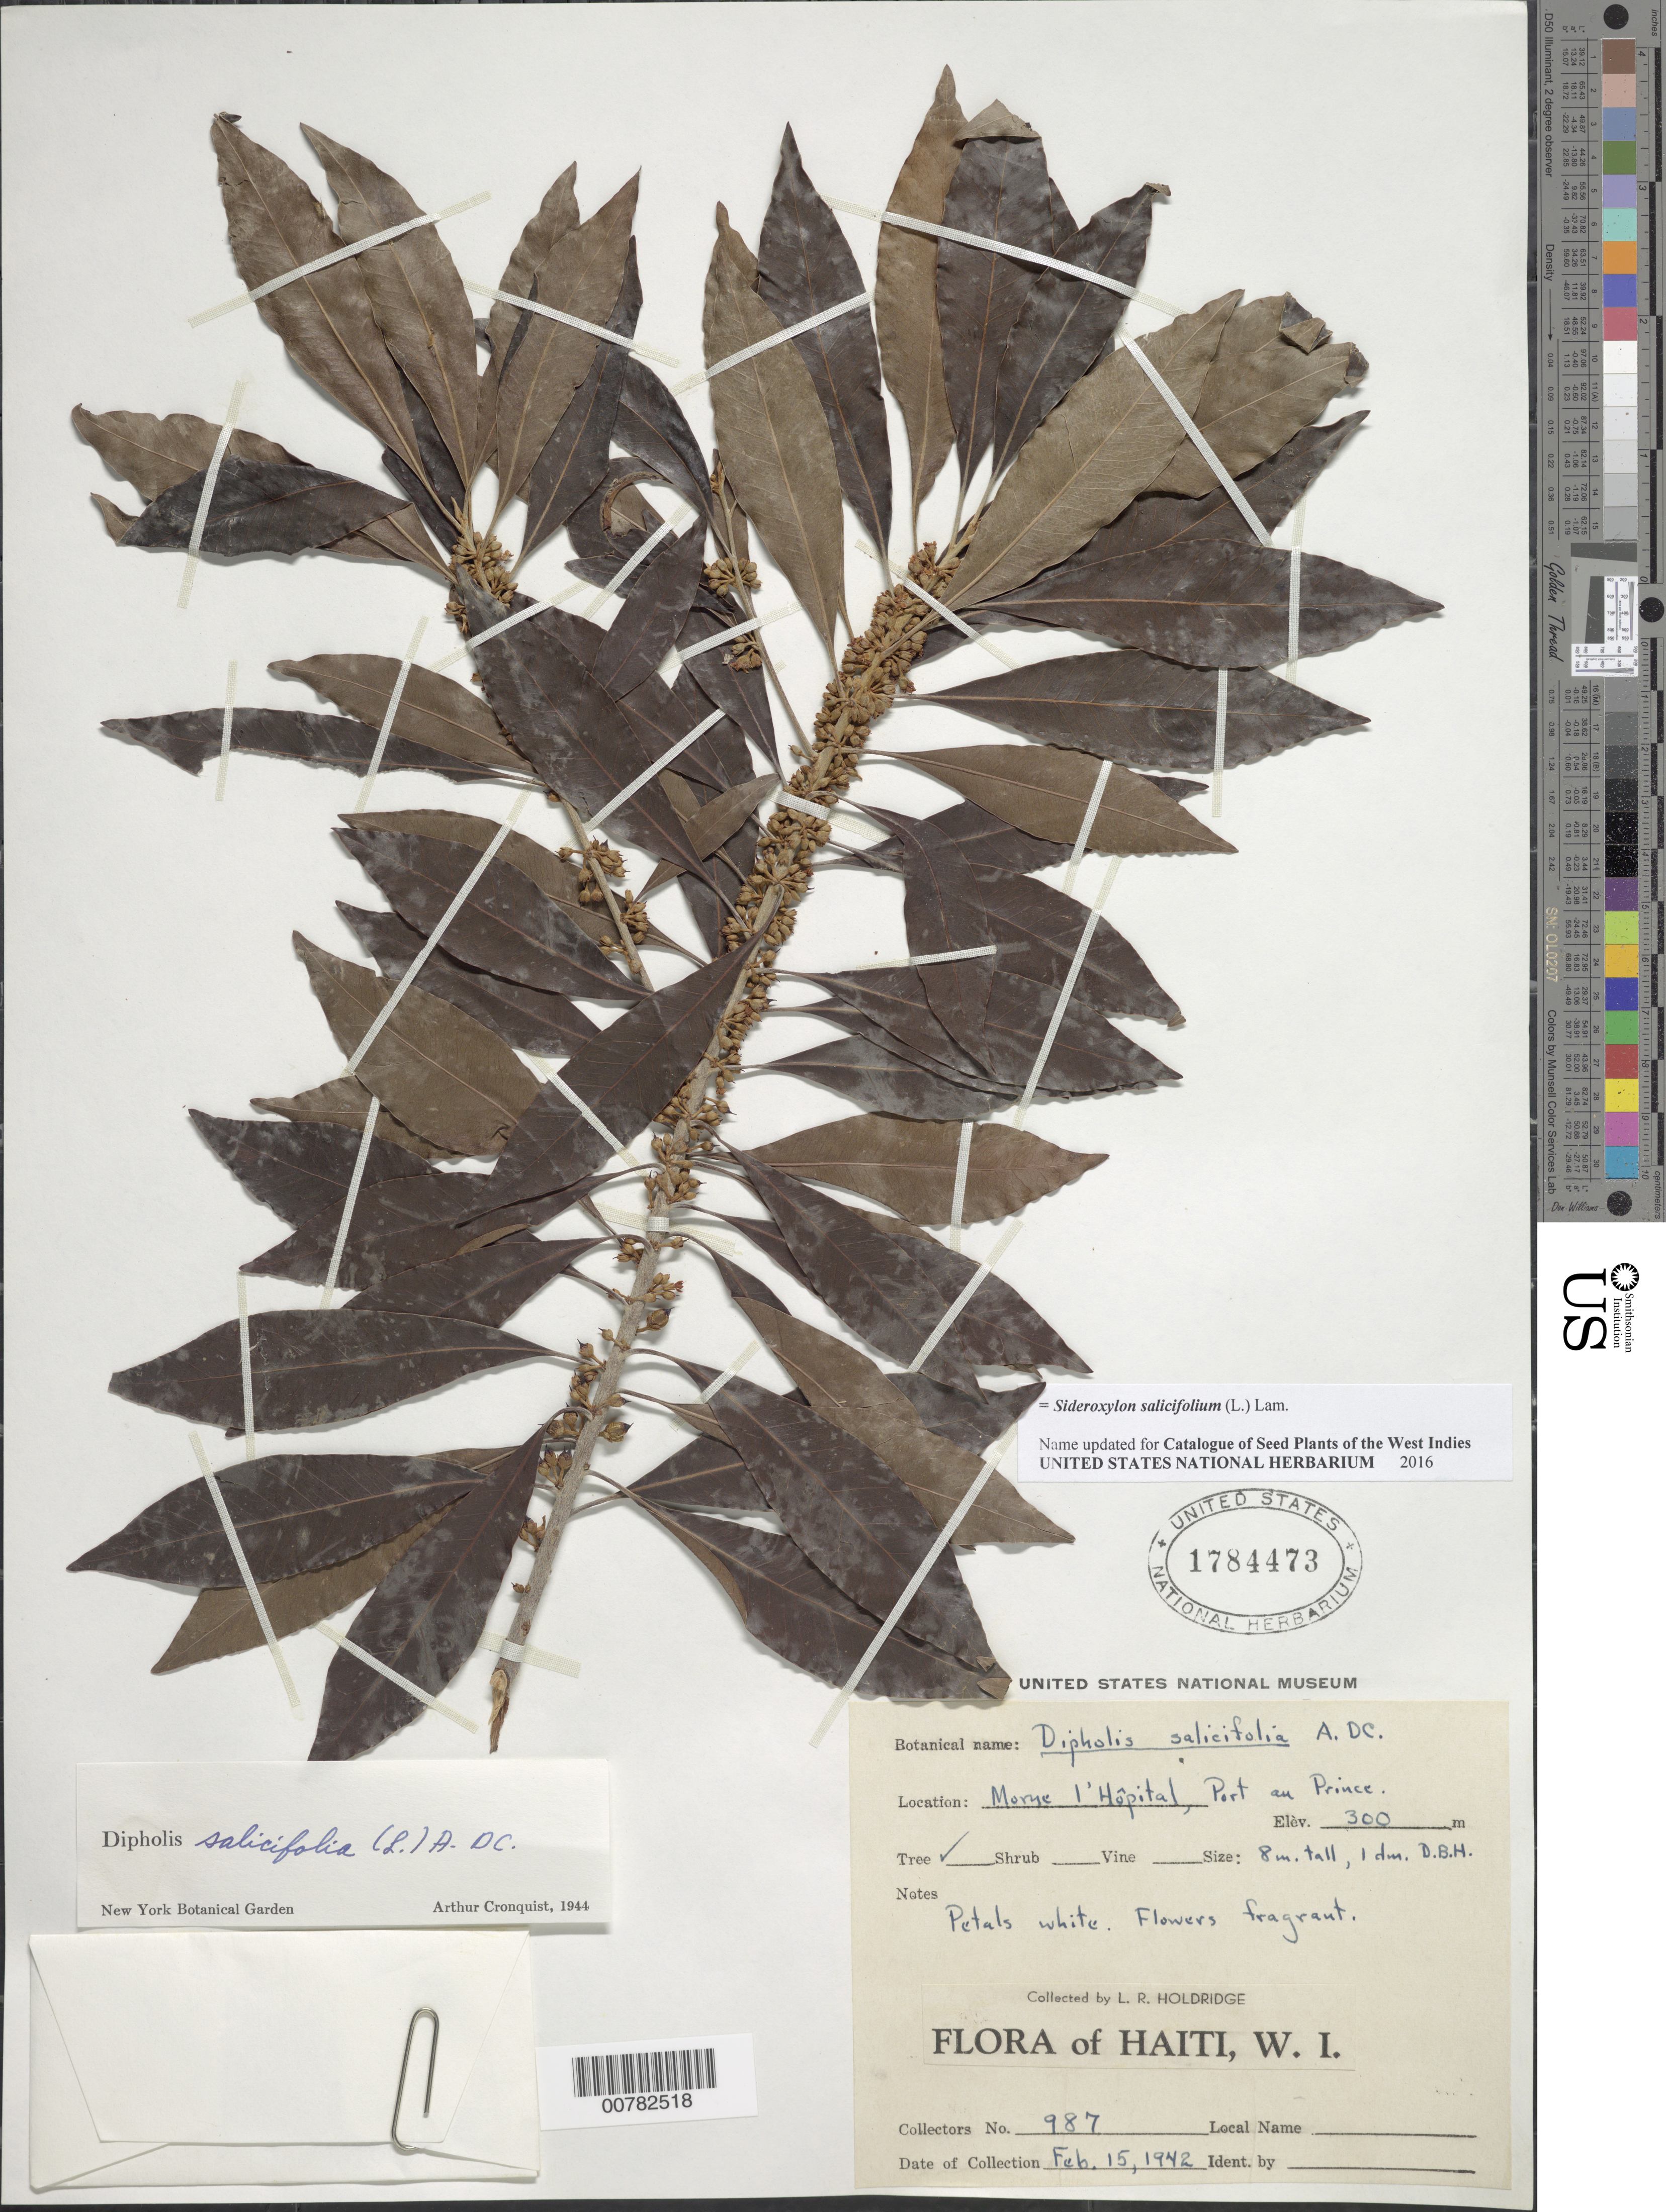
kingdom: Plantae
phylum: Tracheophyta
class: Magnoliopsida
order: Ericales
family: Sapotaceae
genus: Sideroxylon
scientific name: Sideroxylon salicifolium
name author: (L.) Lam.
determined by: Cronquist, A. J.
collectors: L. Holdridge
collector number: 987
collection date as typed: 15 Feb 1942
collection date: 1942-02-15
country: Haiti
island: Hispaniola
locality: Port au Prince, Morne l'Hôpital.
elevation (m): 300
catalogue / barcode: US 1784473